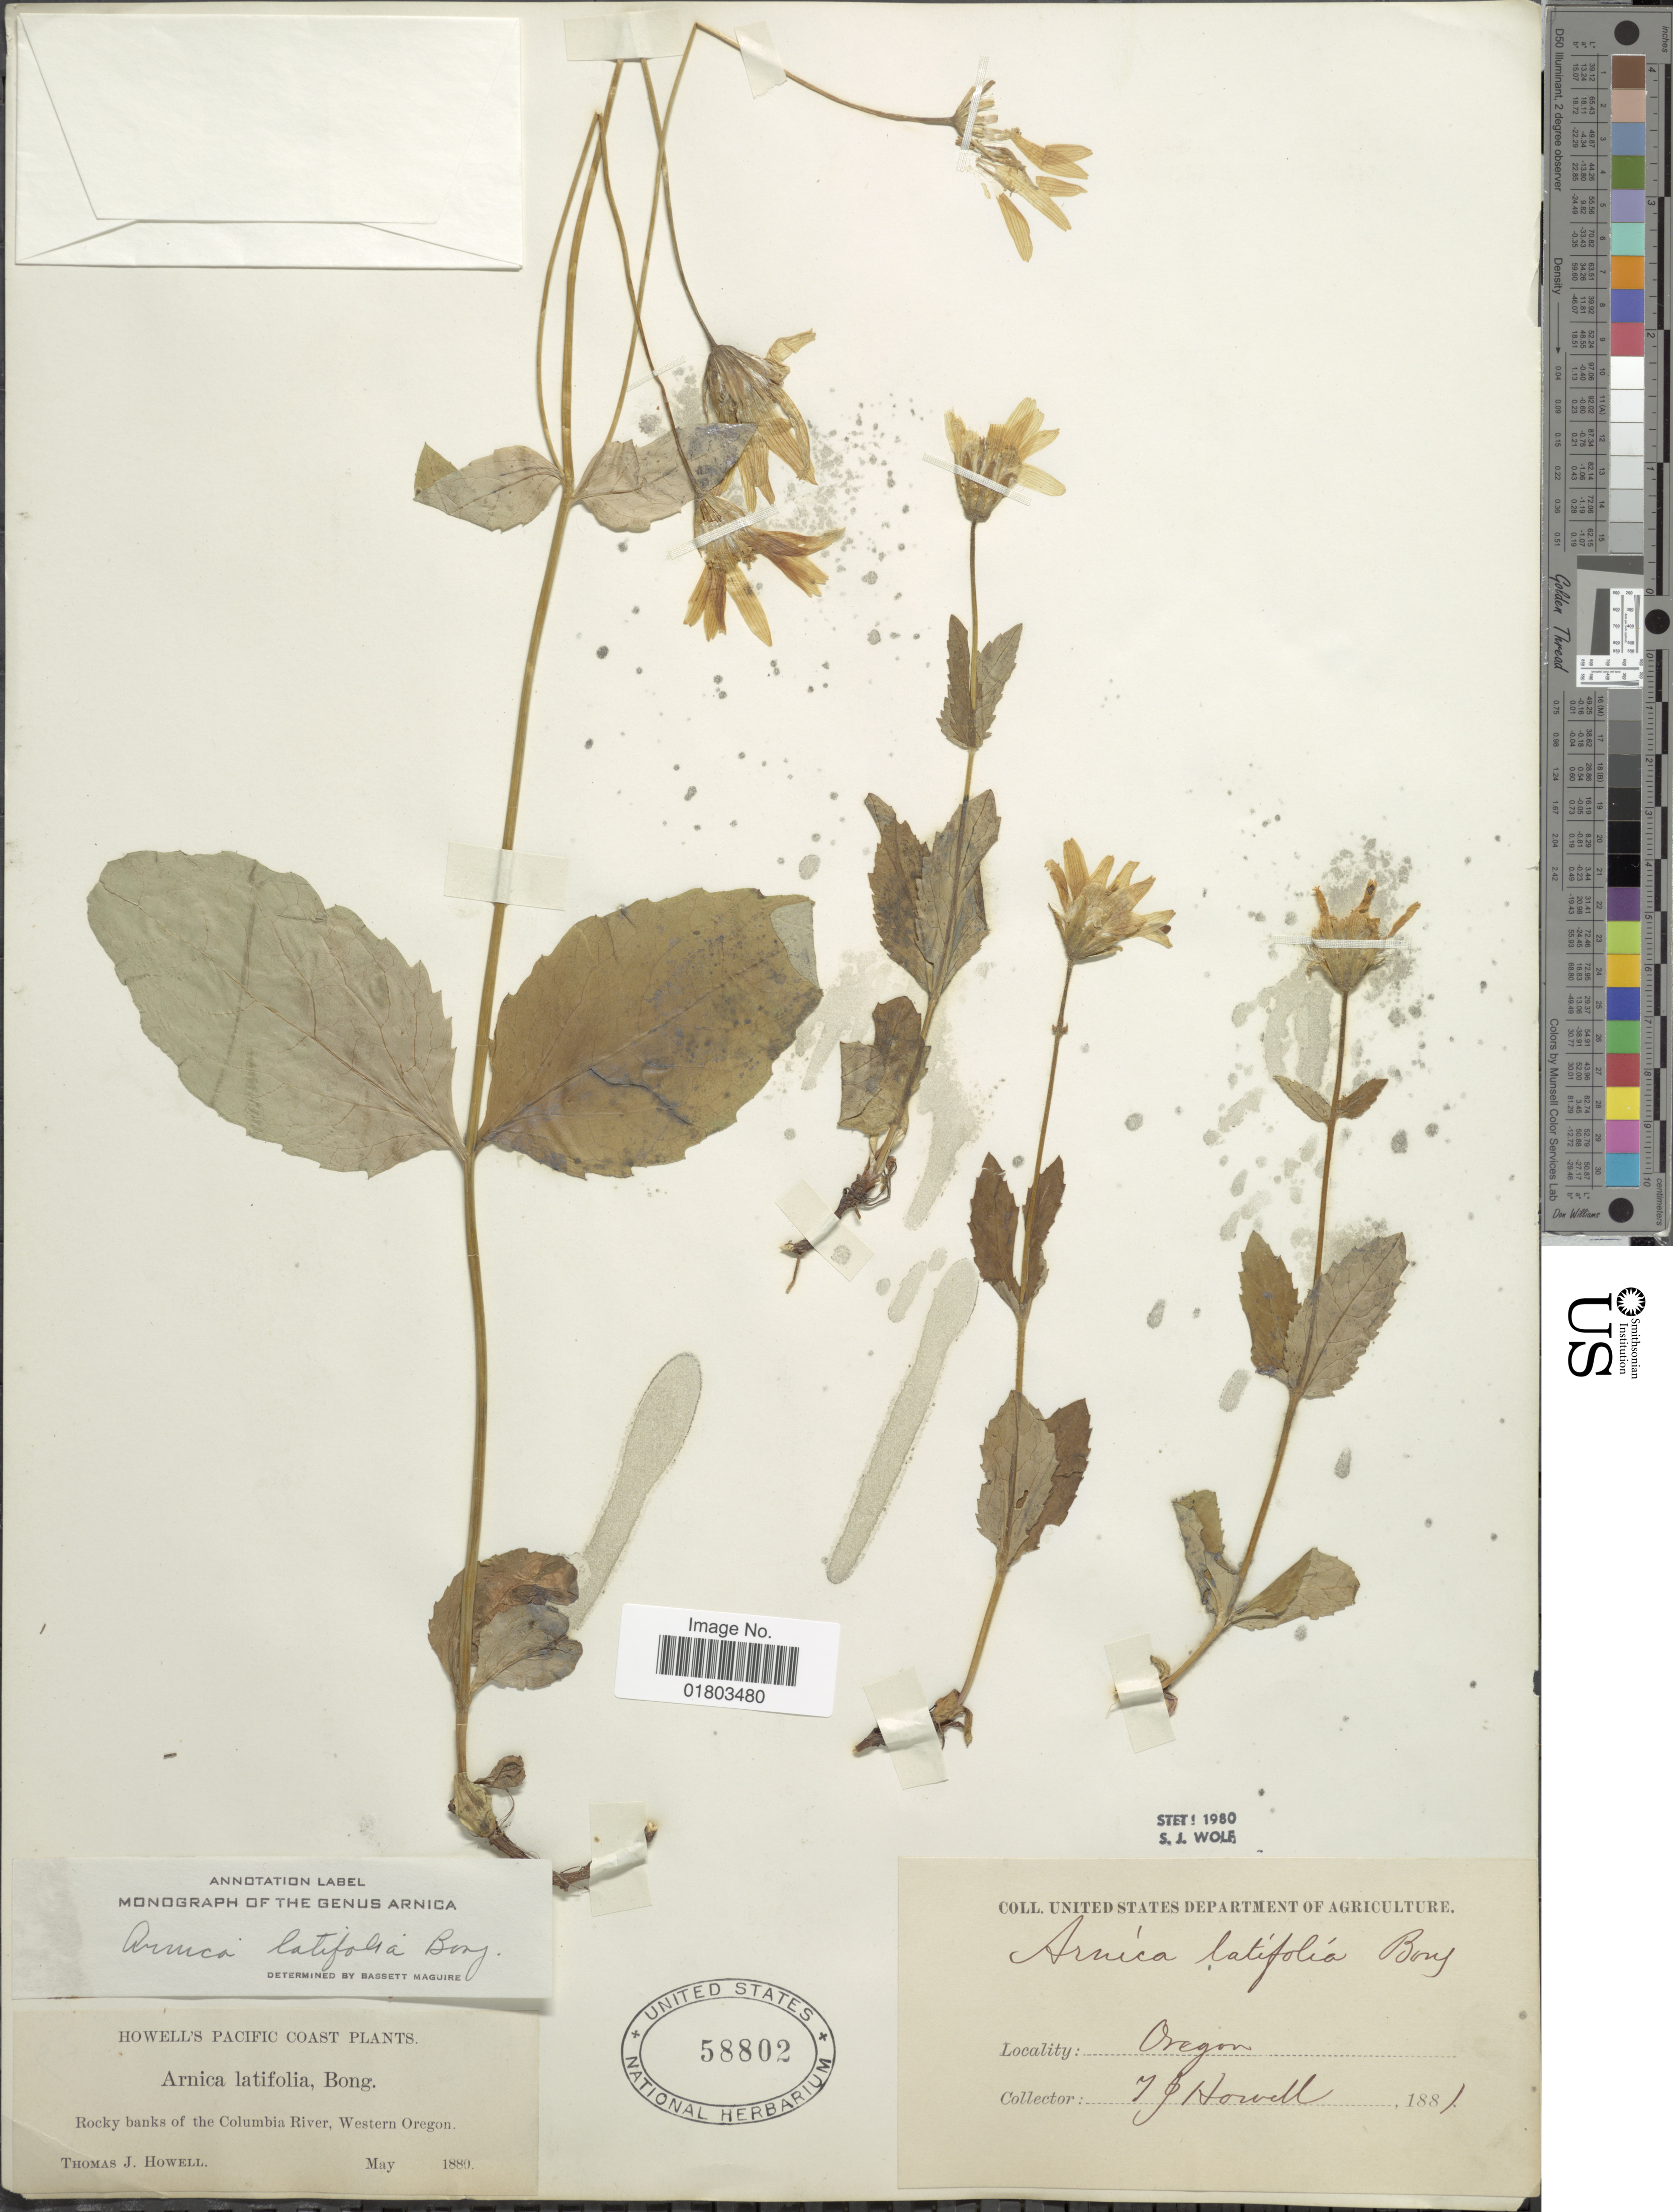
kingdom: Plantae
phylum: Tracheophyta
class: Magnoliopsida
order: Asterales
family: Asteraceae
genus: Arnica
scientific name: Arnica latifolia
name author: Bong.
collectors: T. J. Howell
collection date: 1889-05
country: United States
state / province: Oregon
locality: Pacific Coast, Rocky banks of the Columbia River, Western Oregon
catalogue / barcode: US 58802